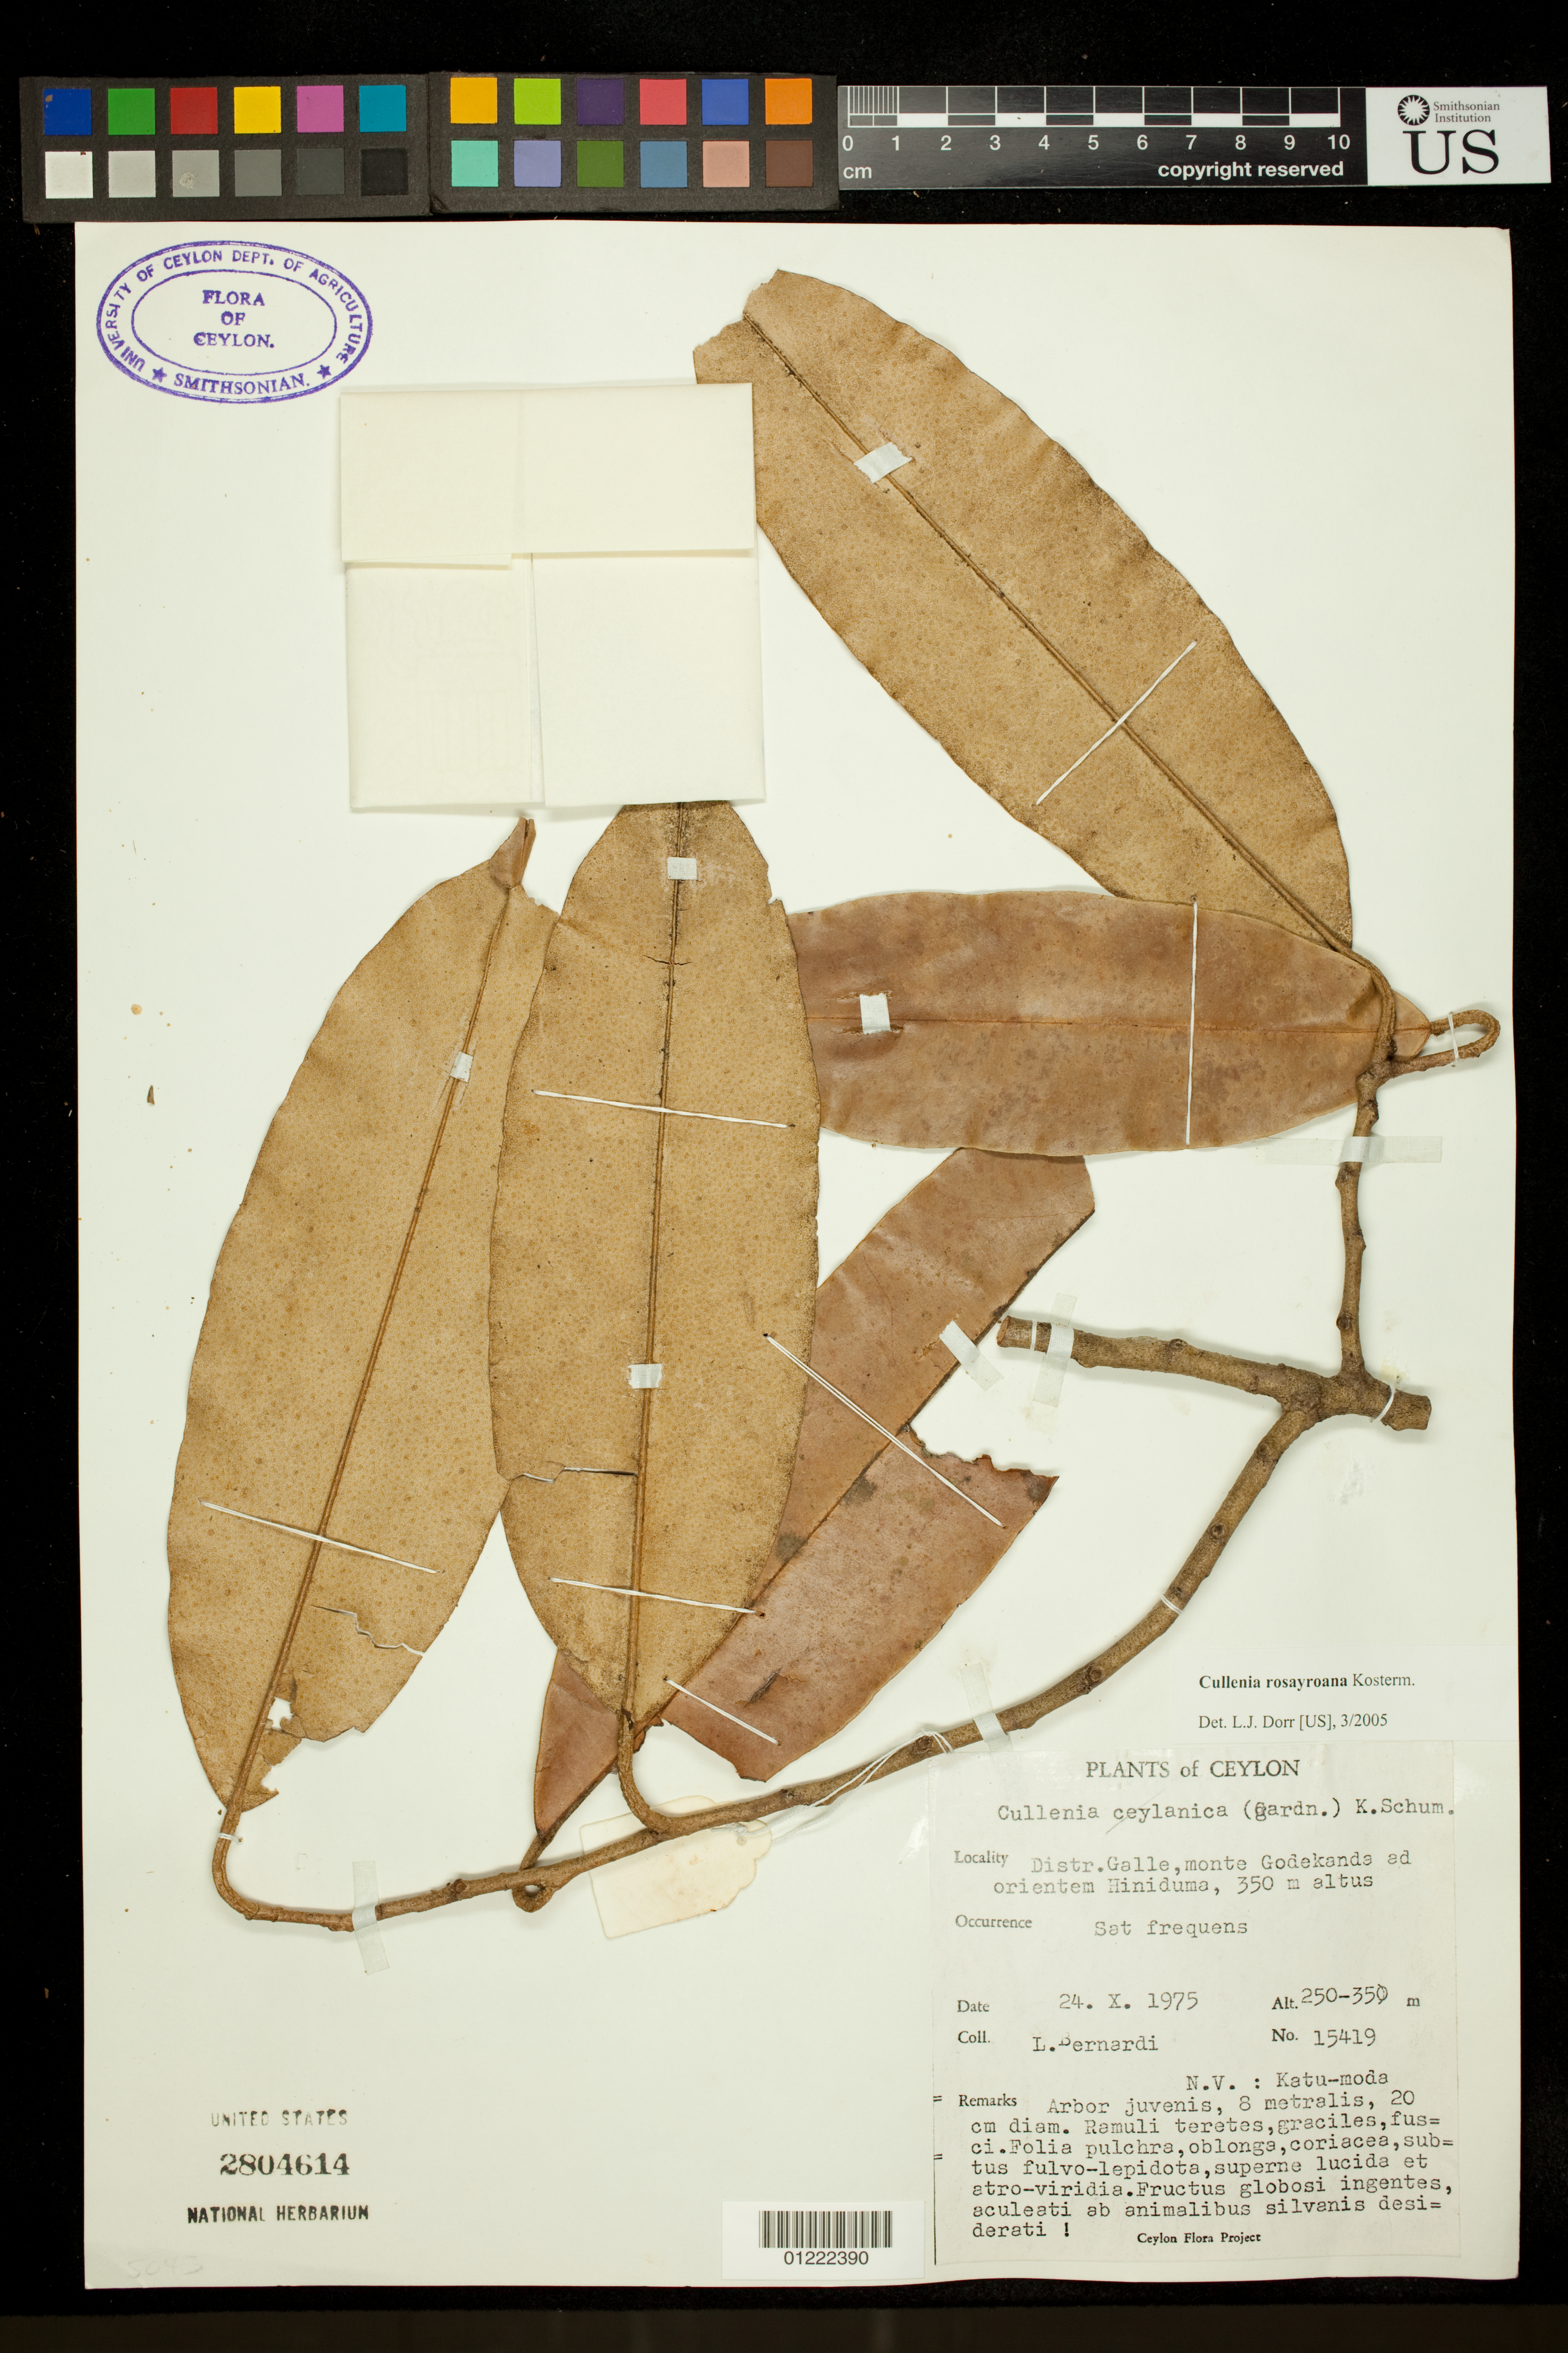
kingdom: Plantae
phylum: Tracheophyta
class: Magnoliopsida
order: Malvales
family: Malvaceae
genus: Cullenia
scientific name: Cullenia rosayroana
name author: Kosterm.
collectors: L. Bernardi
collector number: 15419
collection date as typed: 10/24/1975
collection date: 1975-10-24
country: Sri Lanka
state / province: Southern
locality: Distr. Galle, monte Godekanda ad orientem Hiniduma, 350 m altus.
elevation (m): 76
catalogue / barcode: US 2804614